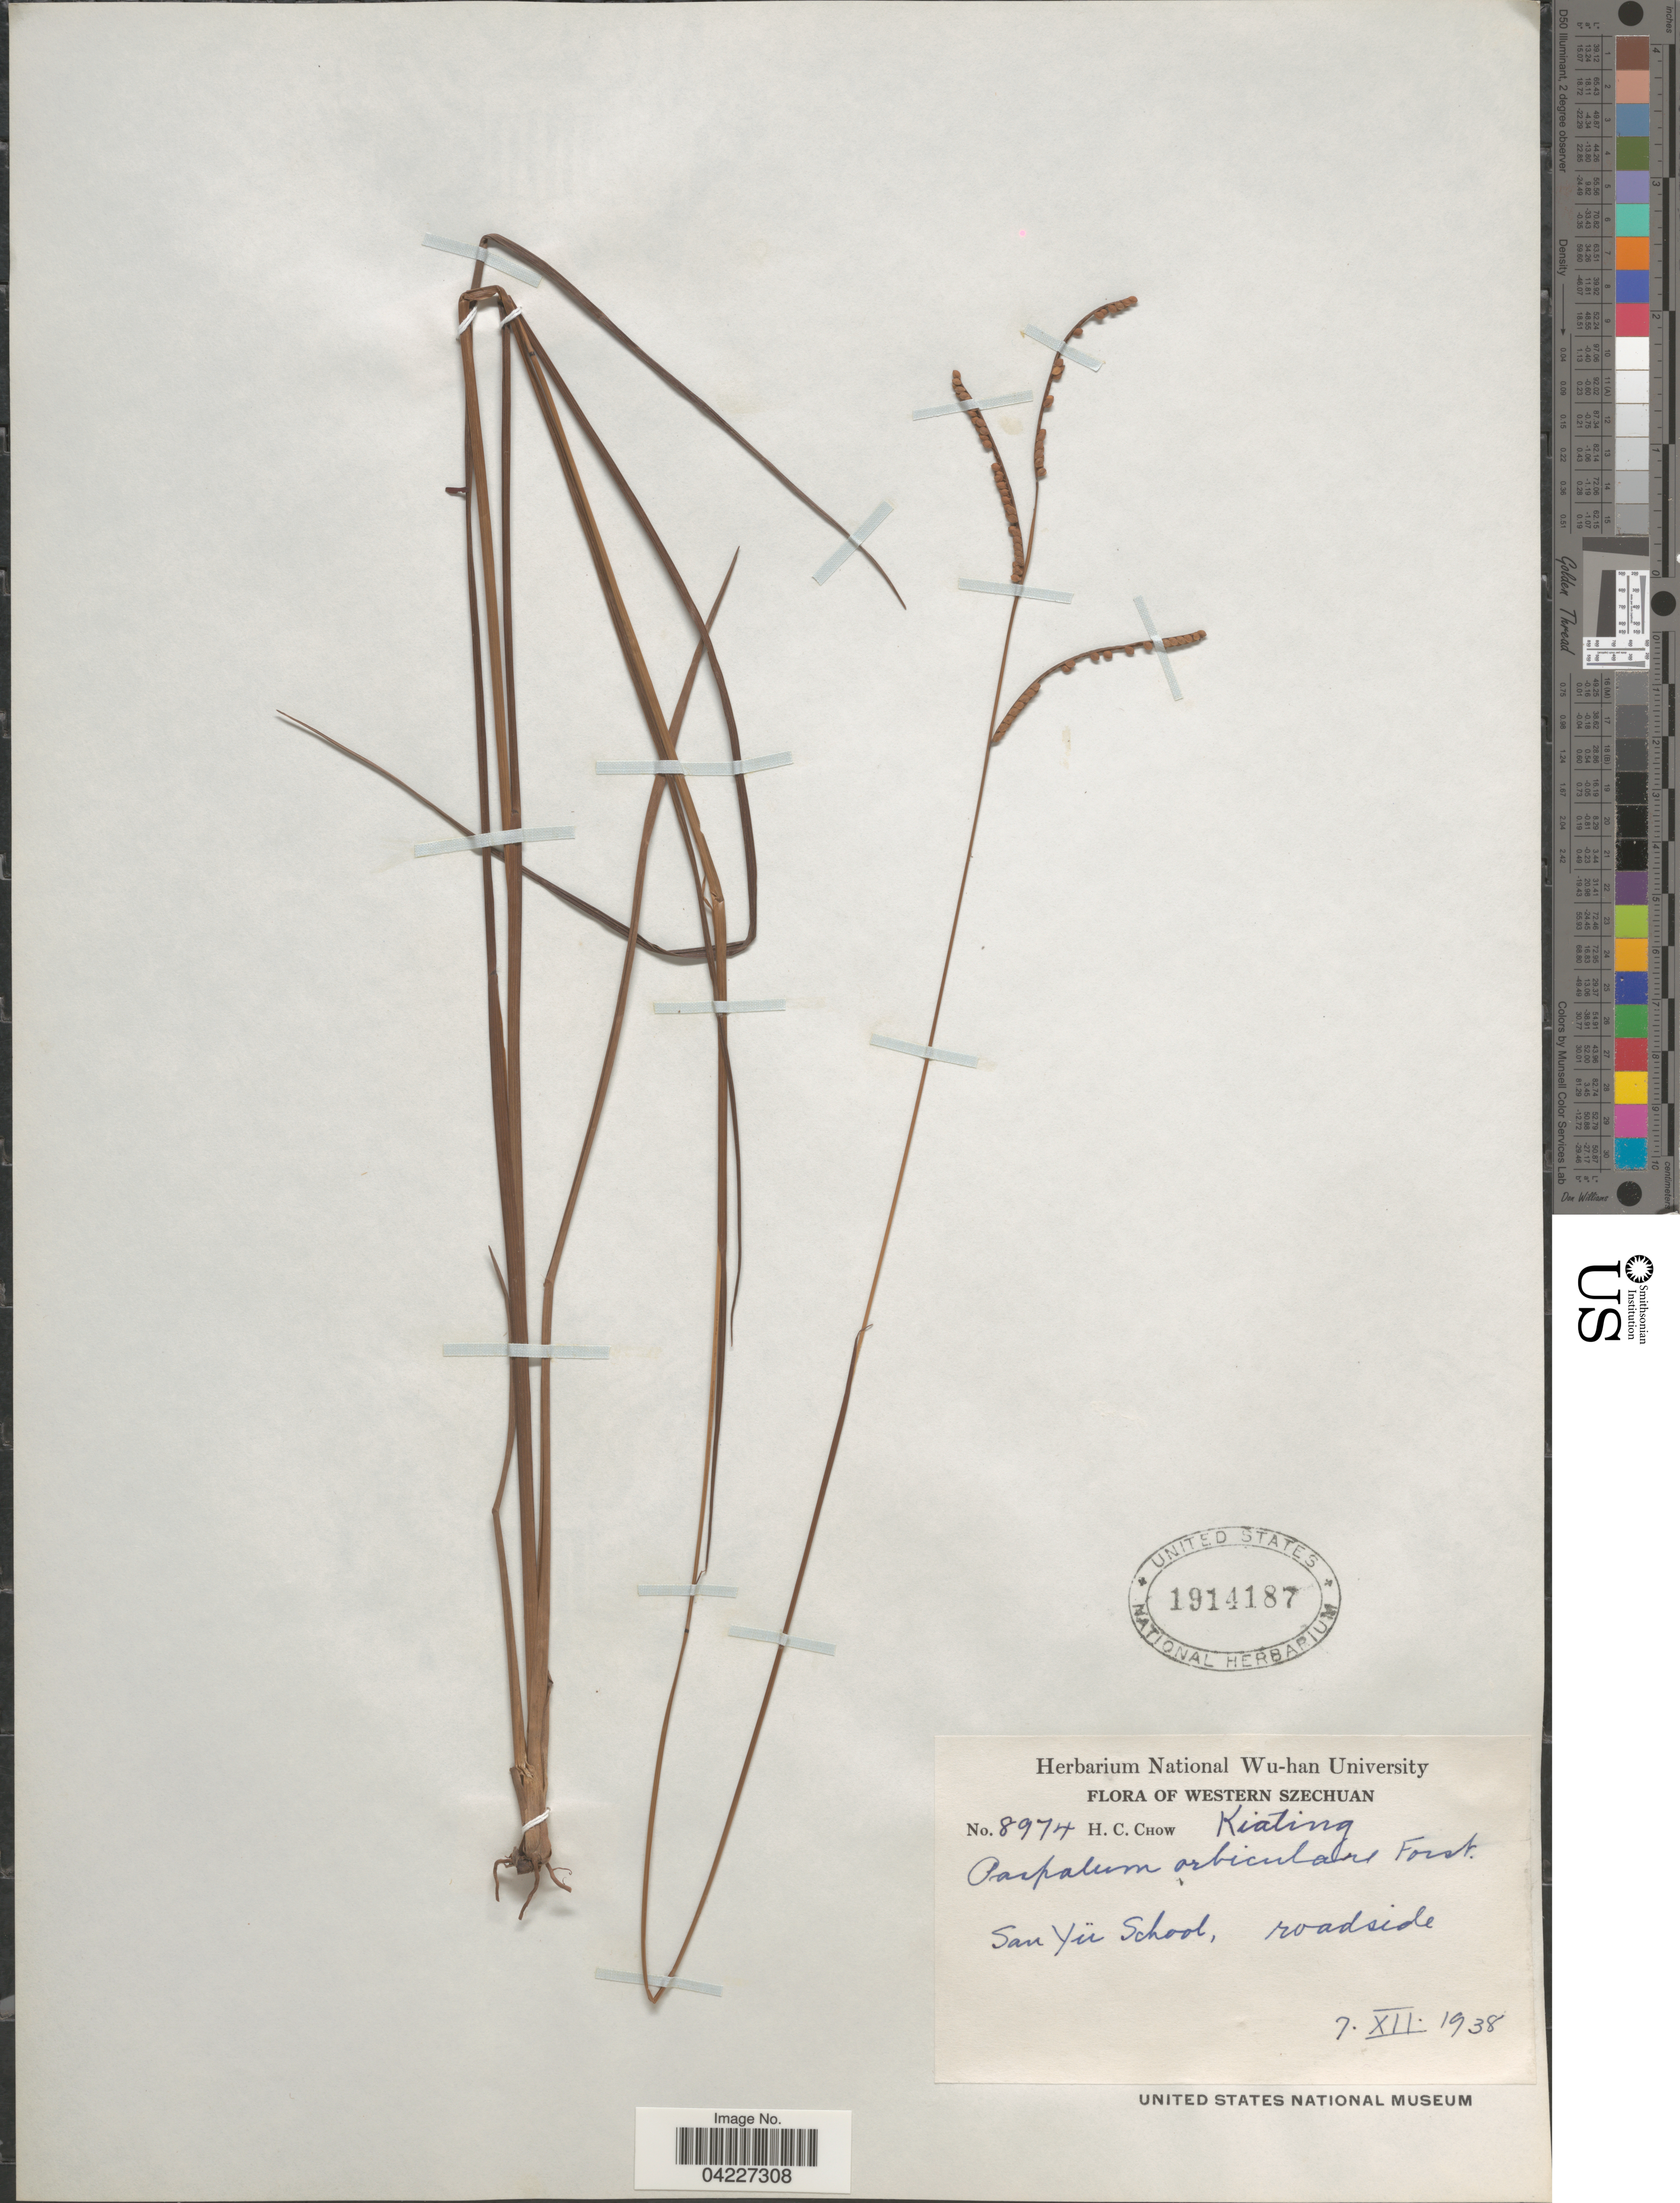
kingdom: Plantae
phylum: Tracheophyta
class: Liliopsida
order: Poales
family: Poaceae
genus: Paspalum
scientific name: Paspalum orbiculare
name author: G. Forst.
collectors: H. Chow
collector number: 8974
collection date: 1938-12-07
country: China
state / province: Sichuan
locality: Western Szechuan. San Yü School, roadside.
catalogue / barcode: US 1914187